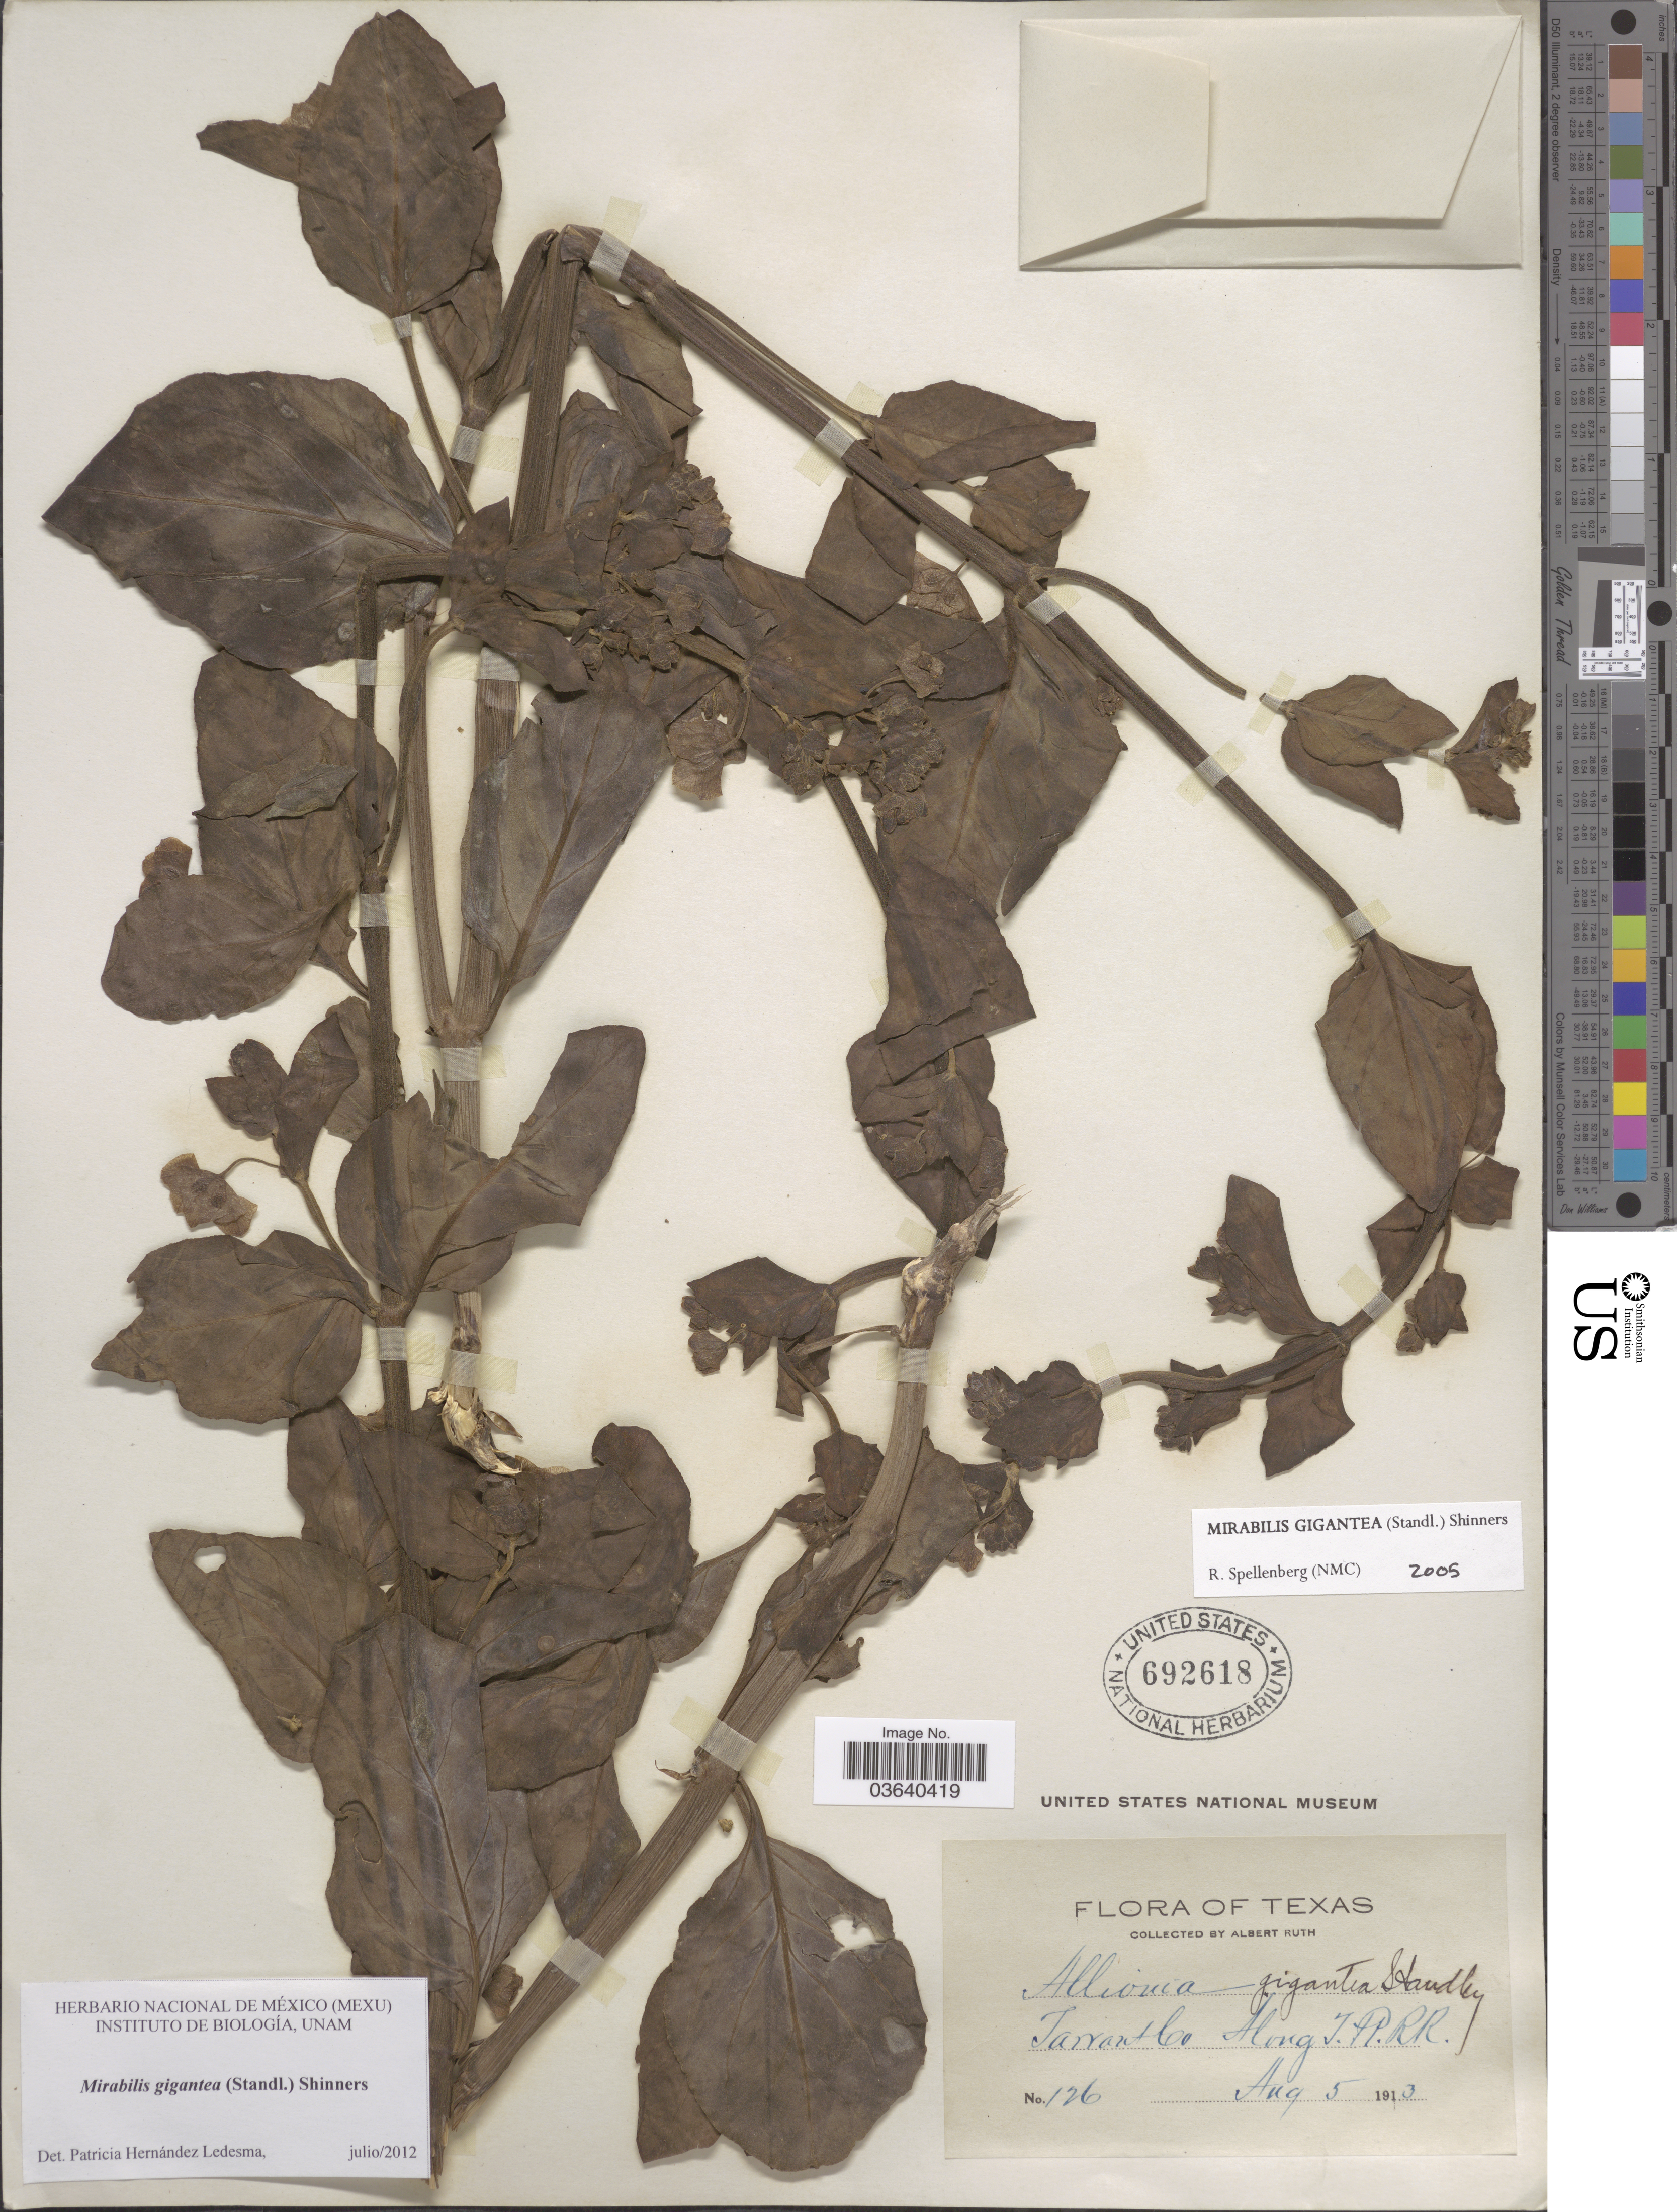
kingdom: Plantae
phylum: Tracheophyta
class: Magnoliopsida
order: Caryophyllales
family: Nyctaginaceae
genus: Mirabilis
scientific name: Mirabilis gigantea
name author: (Standl.) Shinners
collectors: A. Ruth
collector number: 126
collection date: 1913-08-05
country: United States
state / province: Texas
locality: Tarrant Co. Along T. + P. RR.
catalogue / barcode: US 692618